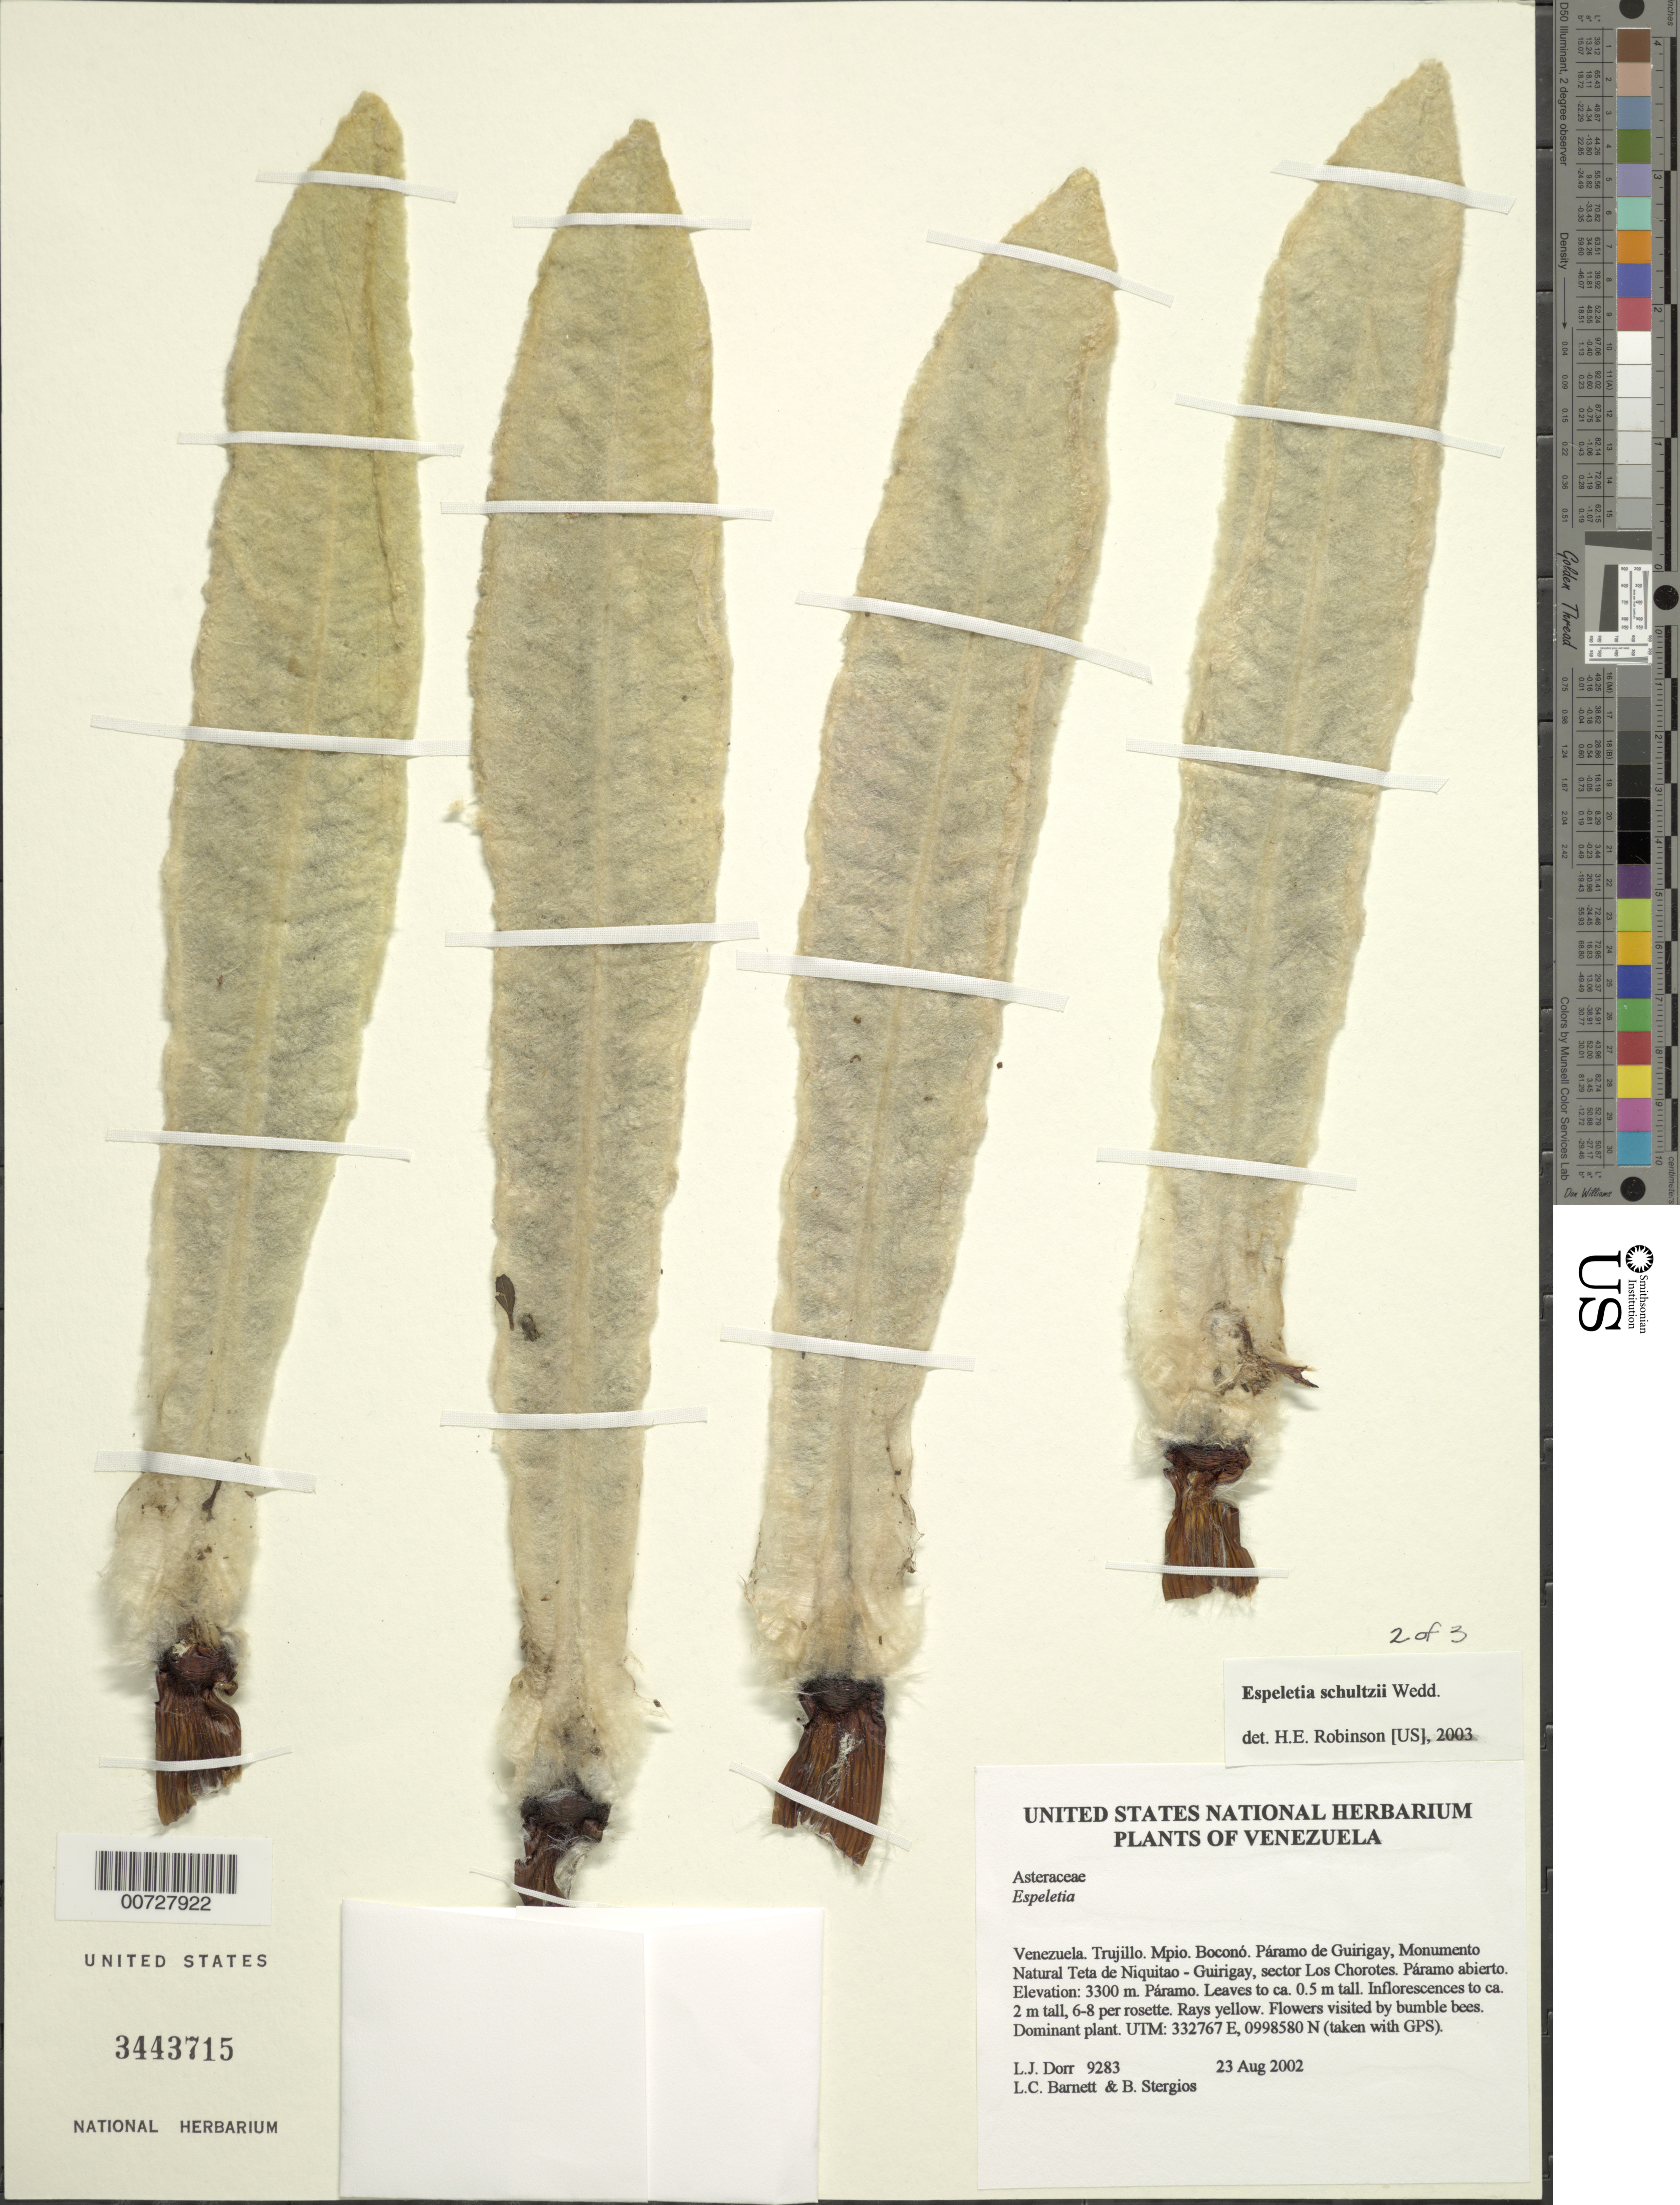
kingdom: Plantae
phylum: Tracheophyta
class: Magnoliopsida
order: Asterales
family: Asteraceae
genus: Espeletia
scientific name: Espeletia schultzii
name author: Wedd.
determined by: Robinson, Harold E., (US)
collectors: L. J. Dorr, L. C. Barnett & B. G. Stergios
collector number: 9283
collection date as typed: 23 Aug 2002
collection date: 2002-08-23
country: Venezuela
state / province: Trujillo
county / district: Boconó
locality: Páramo de Guirigay, Monumento Natural Teta de Niquitao - Guirigay, sector Los Chorotes.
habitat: Páramo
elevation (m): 3300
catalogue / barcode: US 3443715